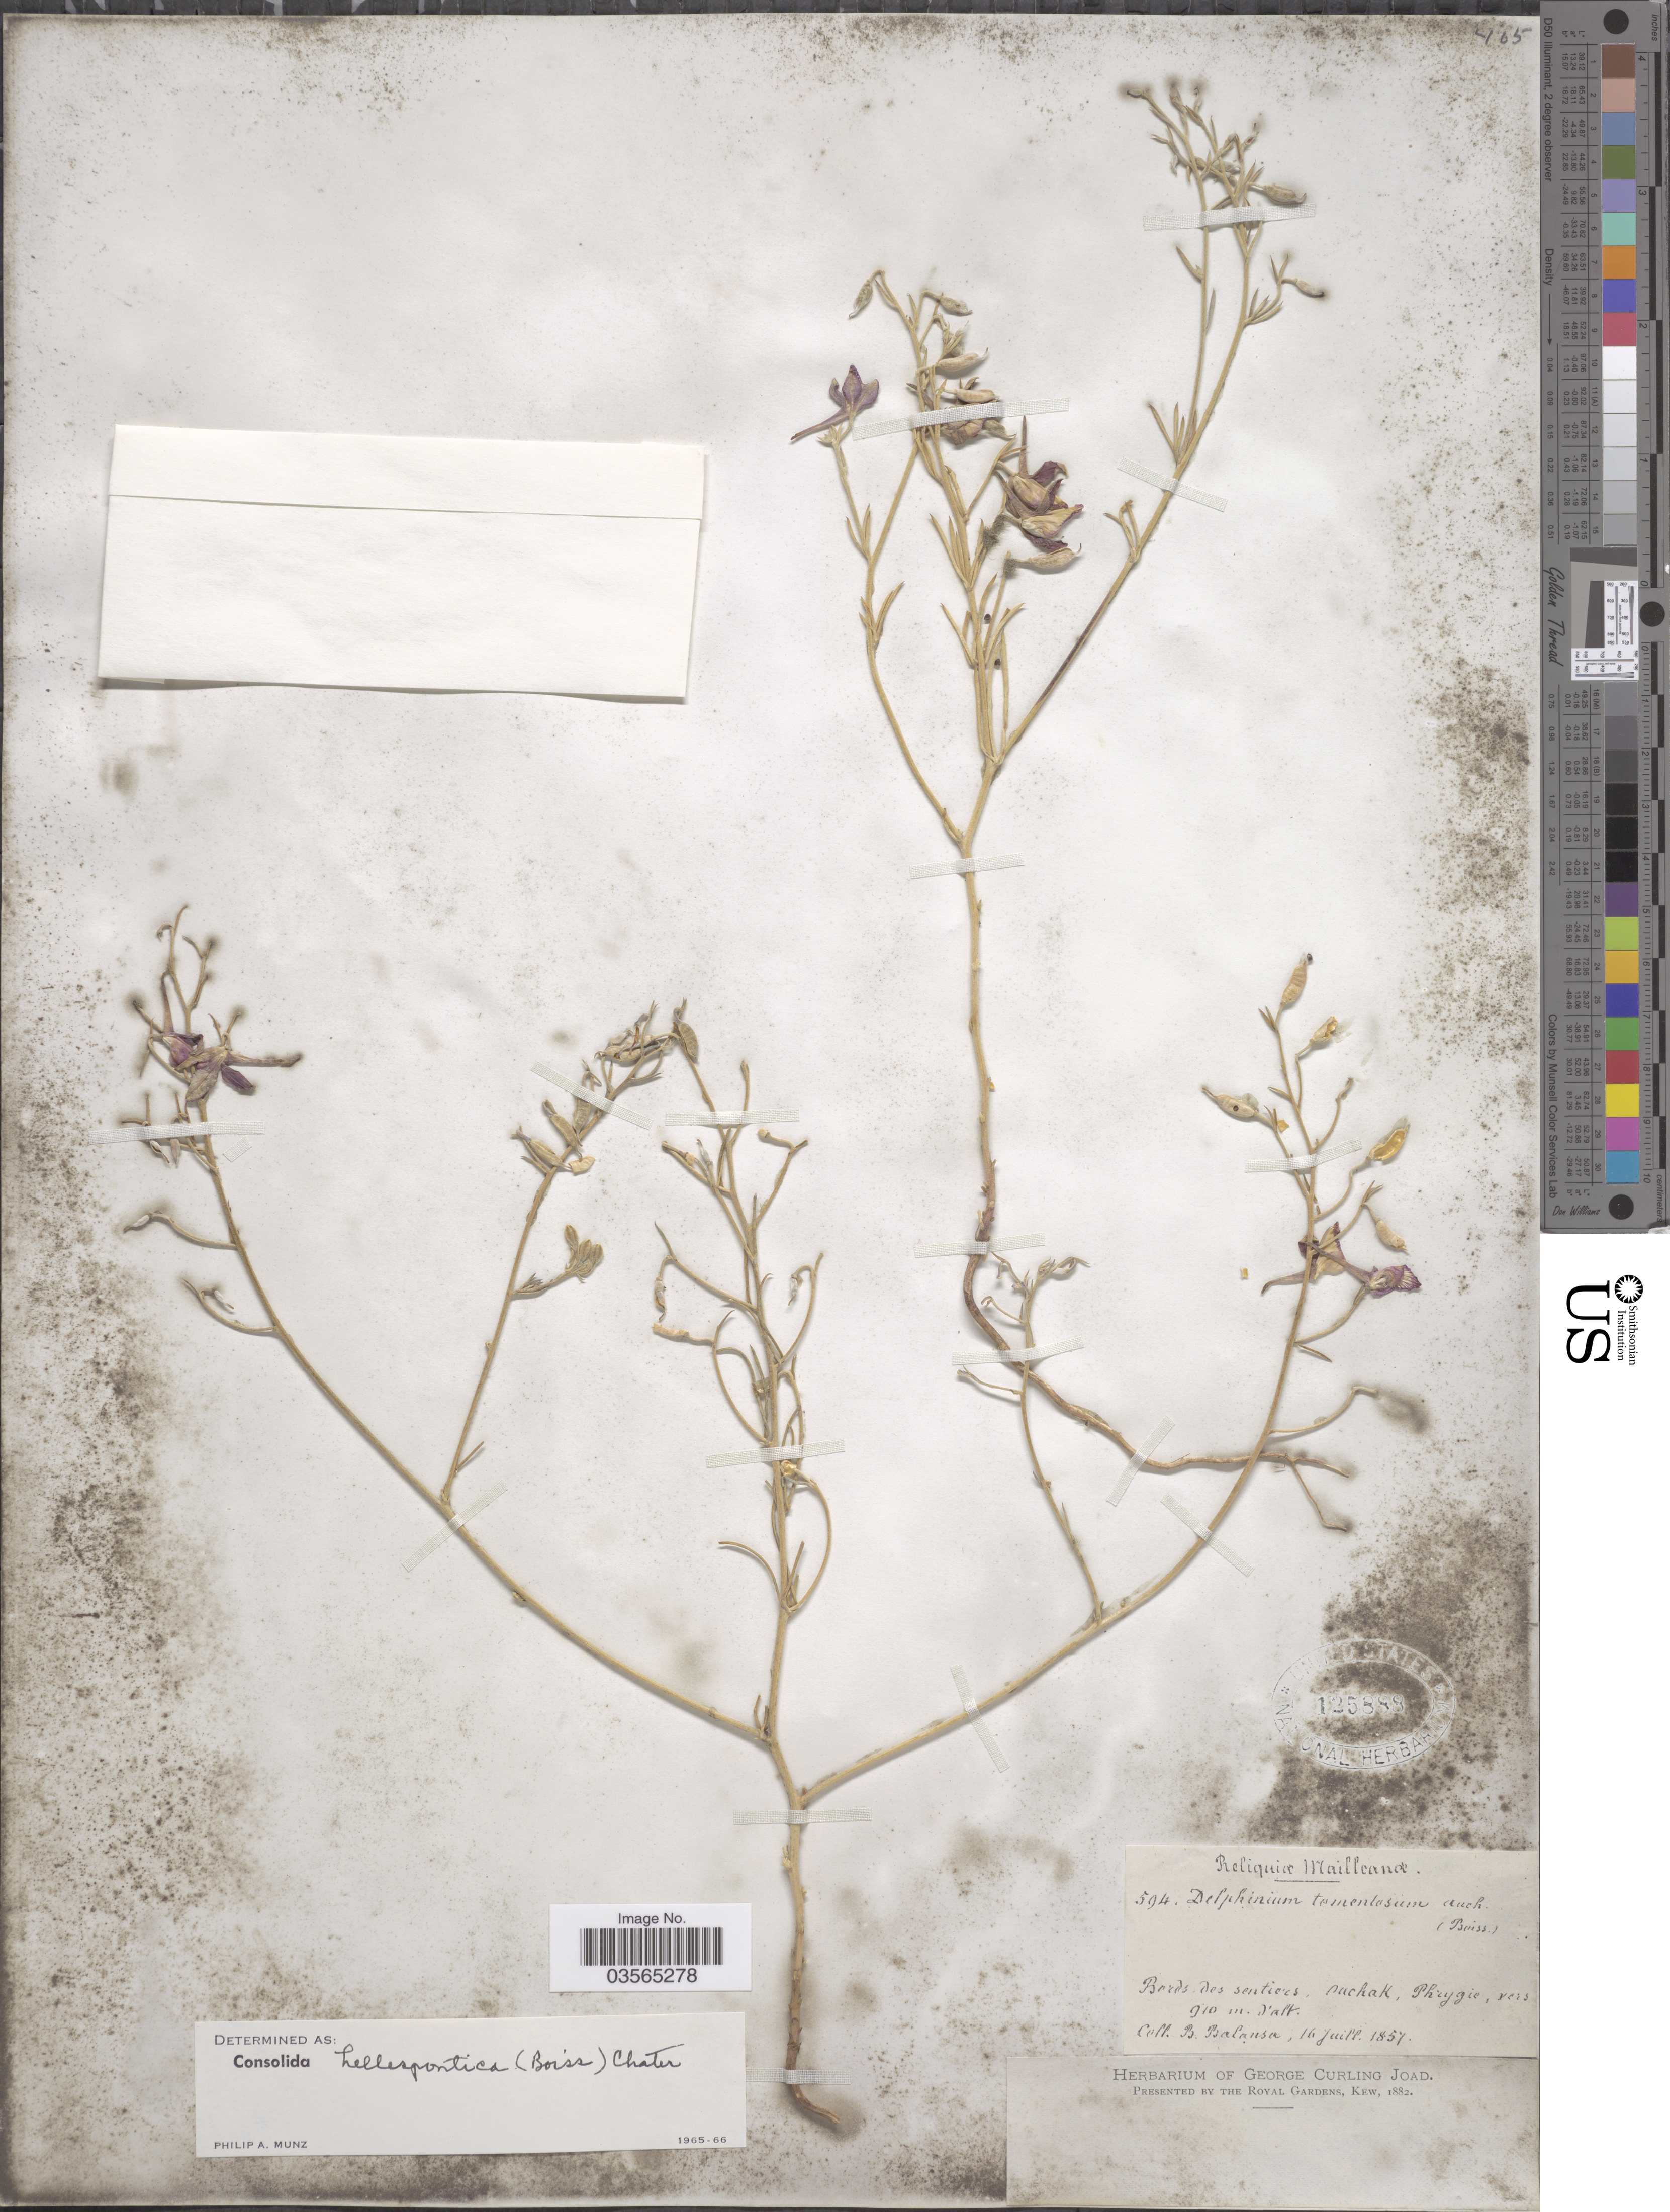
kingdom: Plantae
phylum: Tracheophyta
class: Magnoliopsida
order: Ranunculales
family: Ranunculaceae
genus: Delphinium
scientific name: Delphinium hellesponticum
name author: Boiss.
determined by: Strong, Mark T., (BOT), Smithsonian Institution - National Museum of Natural History (UNITED STATES)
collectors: B. Balansa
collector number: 594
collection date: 1857-07-16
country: Turkey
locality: Nuchak, Phrygie.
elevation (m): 910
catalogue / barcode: US 125888